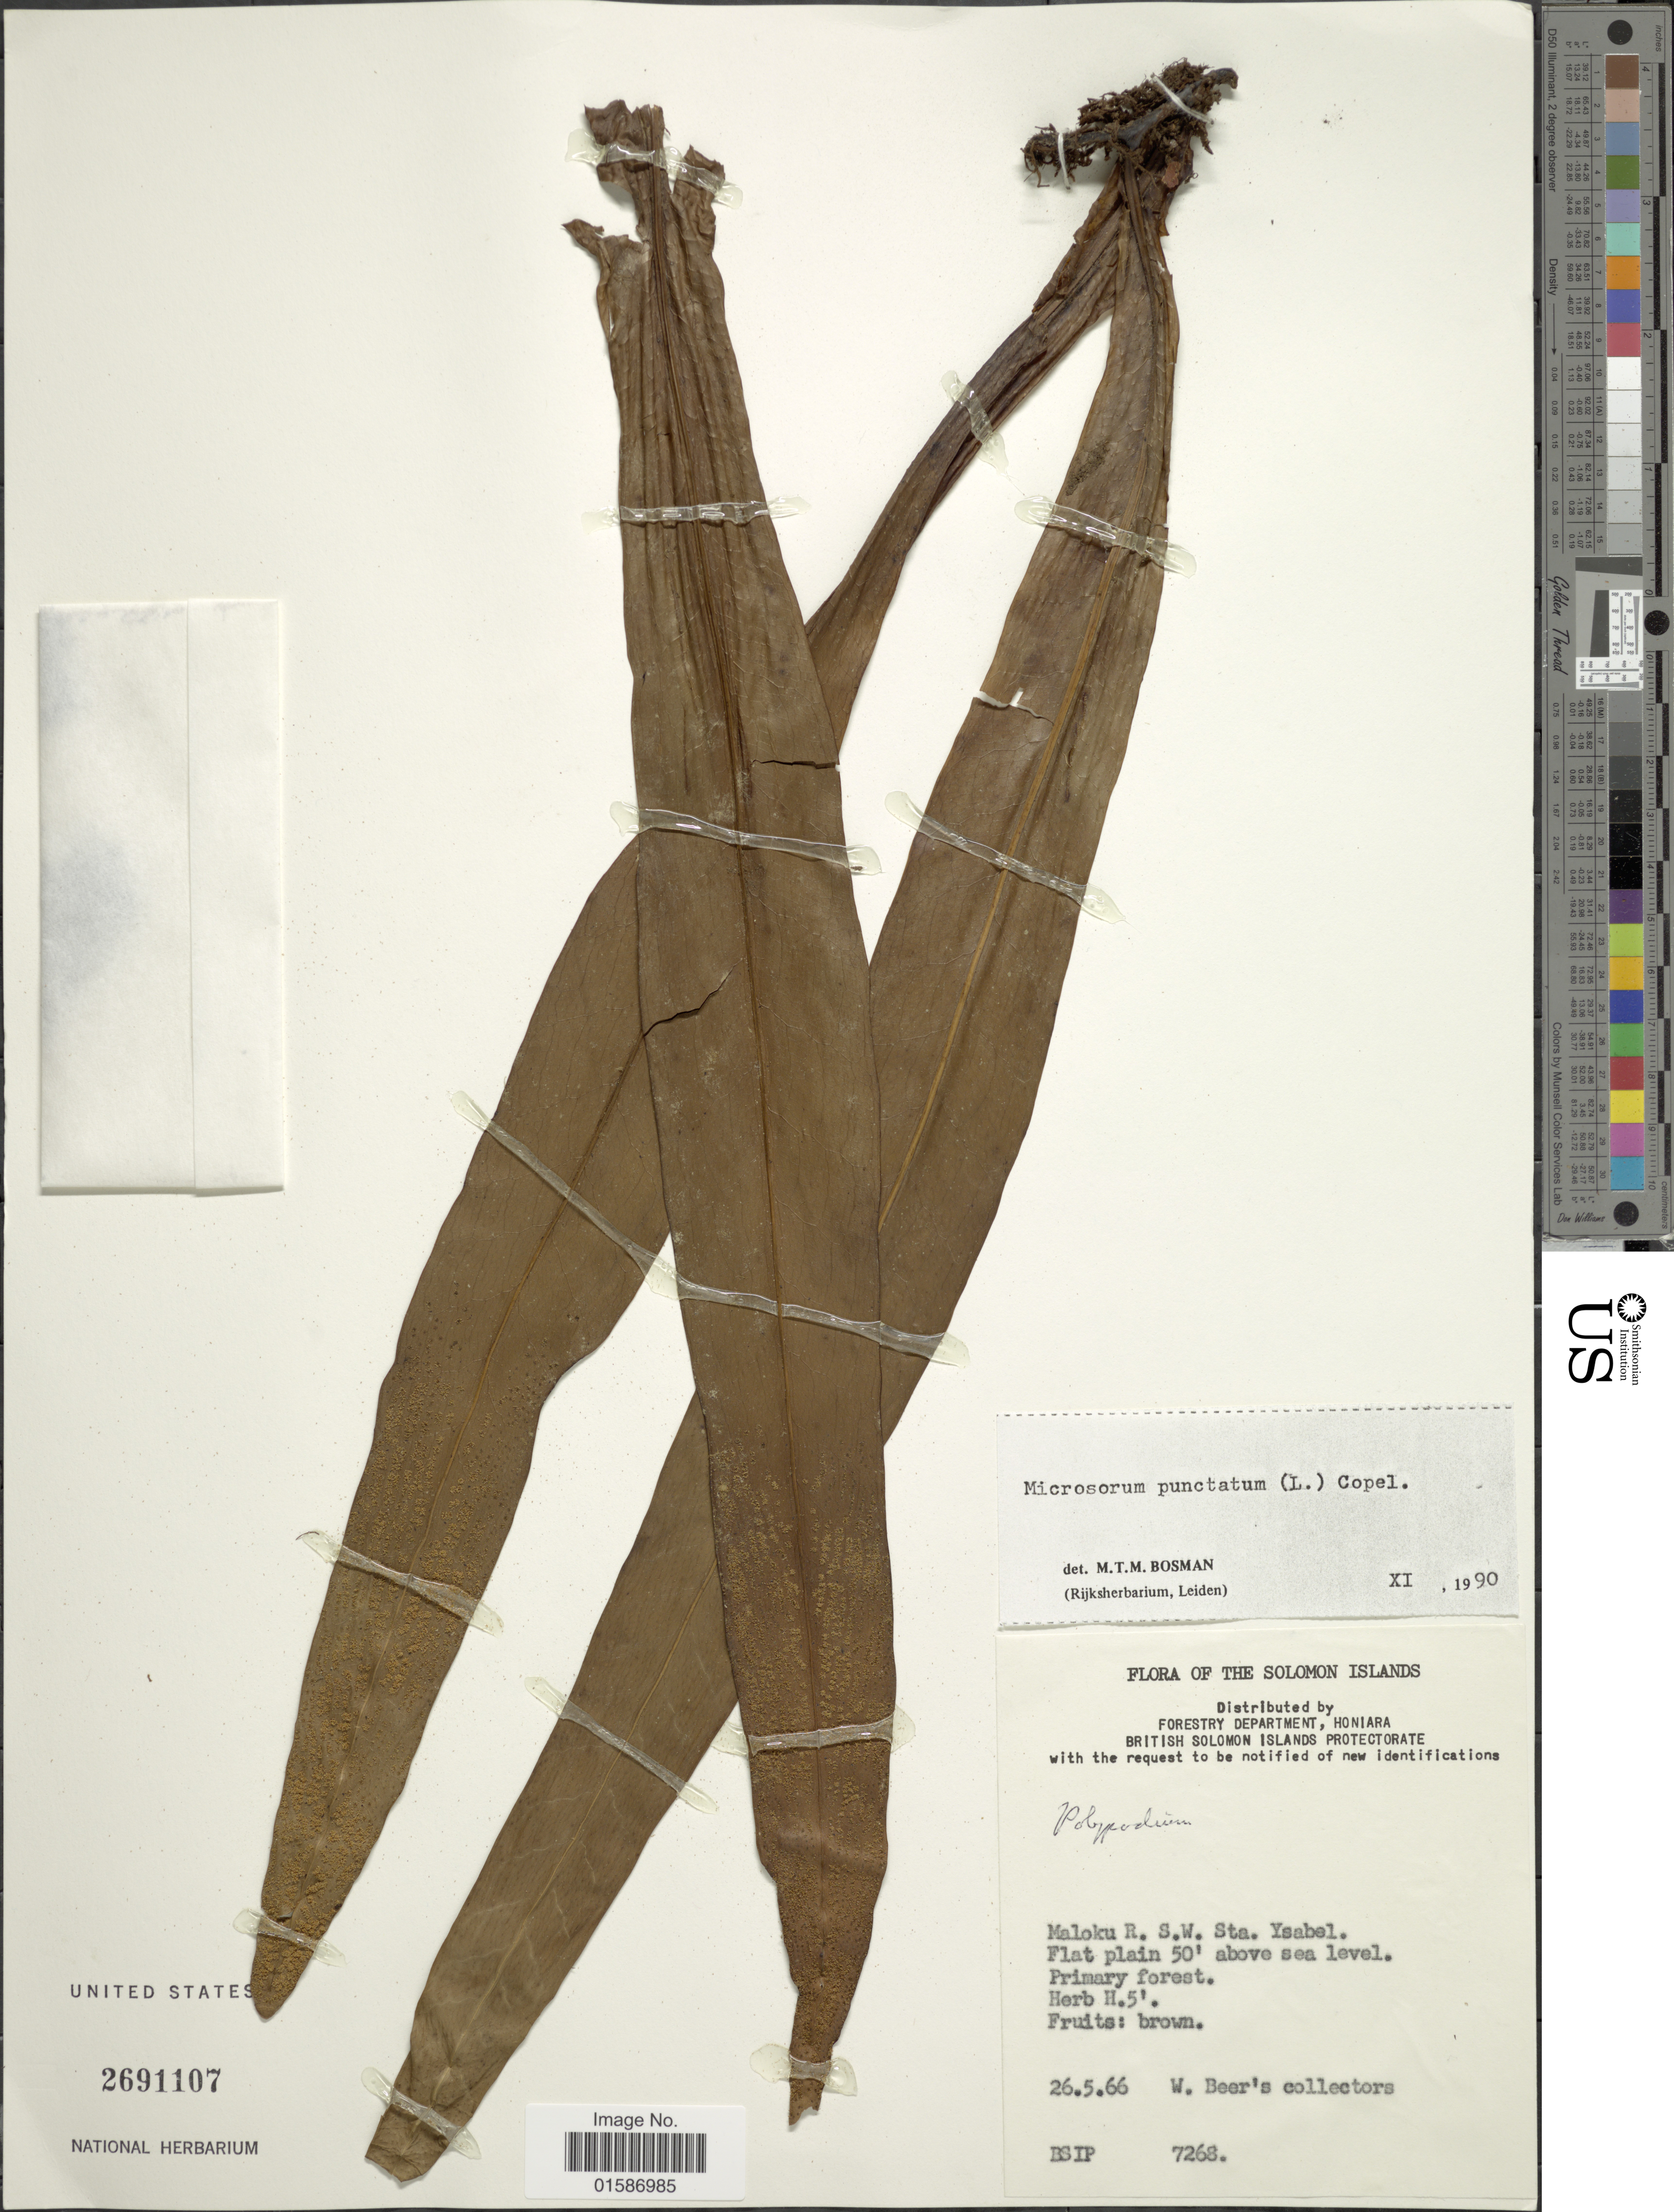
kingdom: Plantae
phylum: Tracheophyta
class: Polypodiopsida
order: Polypodiales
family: Polypodiaceae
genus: Microsorum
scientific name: Microsorum punctatum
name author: (L.) Copel.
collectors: W. Beer's Collectors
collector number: BSIP 7268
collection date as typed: Transcribed d/m/y: 26/5/66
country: Solomon Islands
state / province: Solomon Islands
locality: Maloku R. S.W. Sta Ysabel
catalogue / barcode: US 2691107